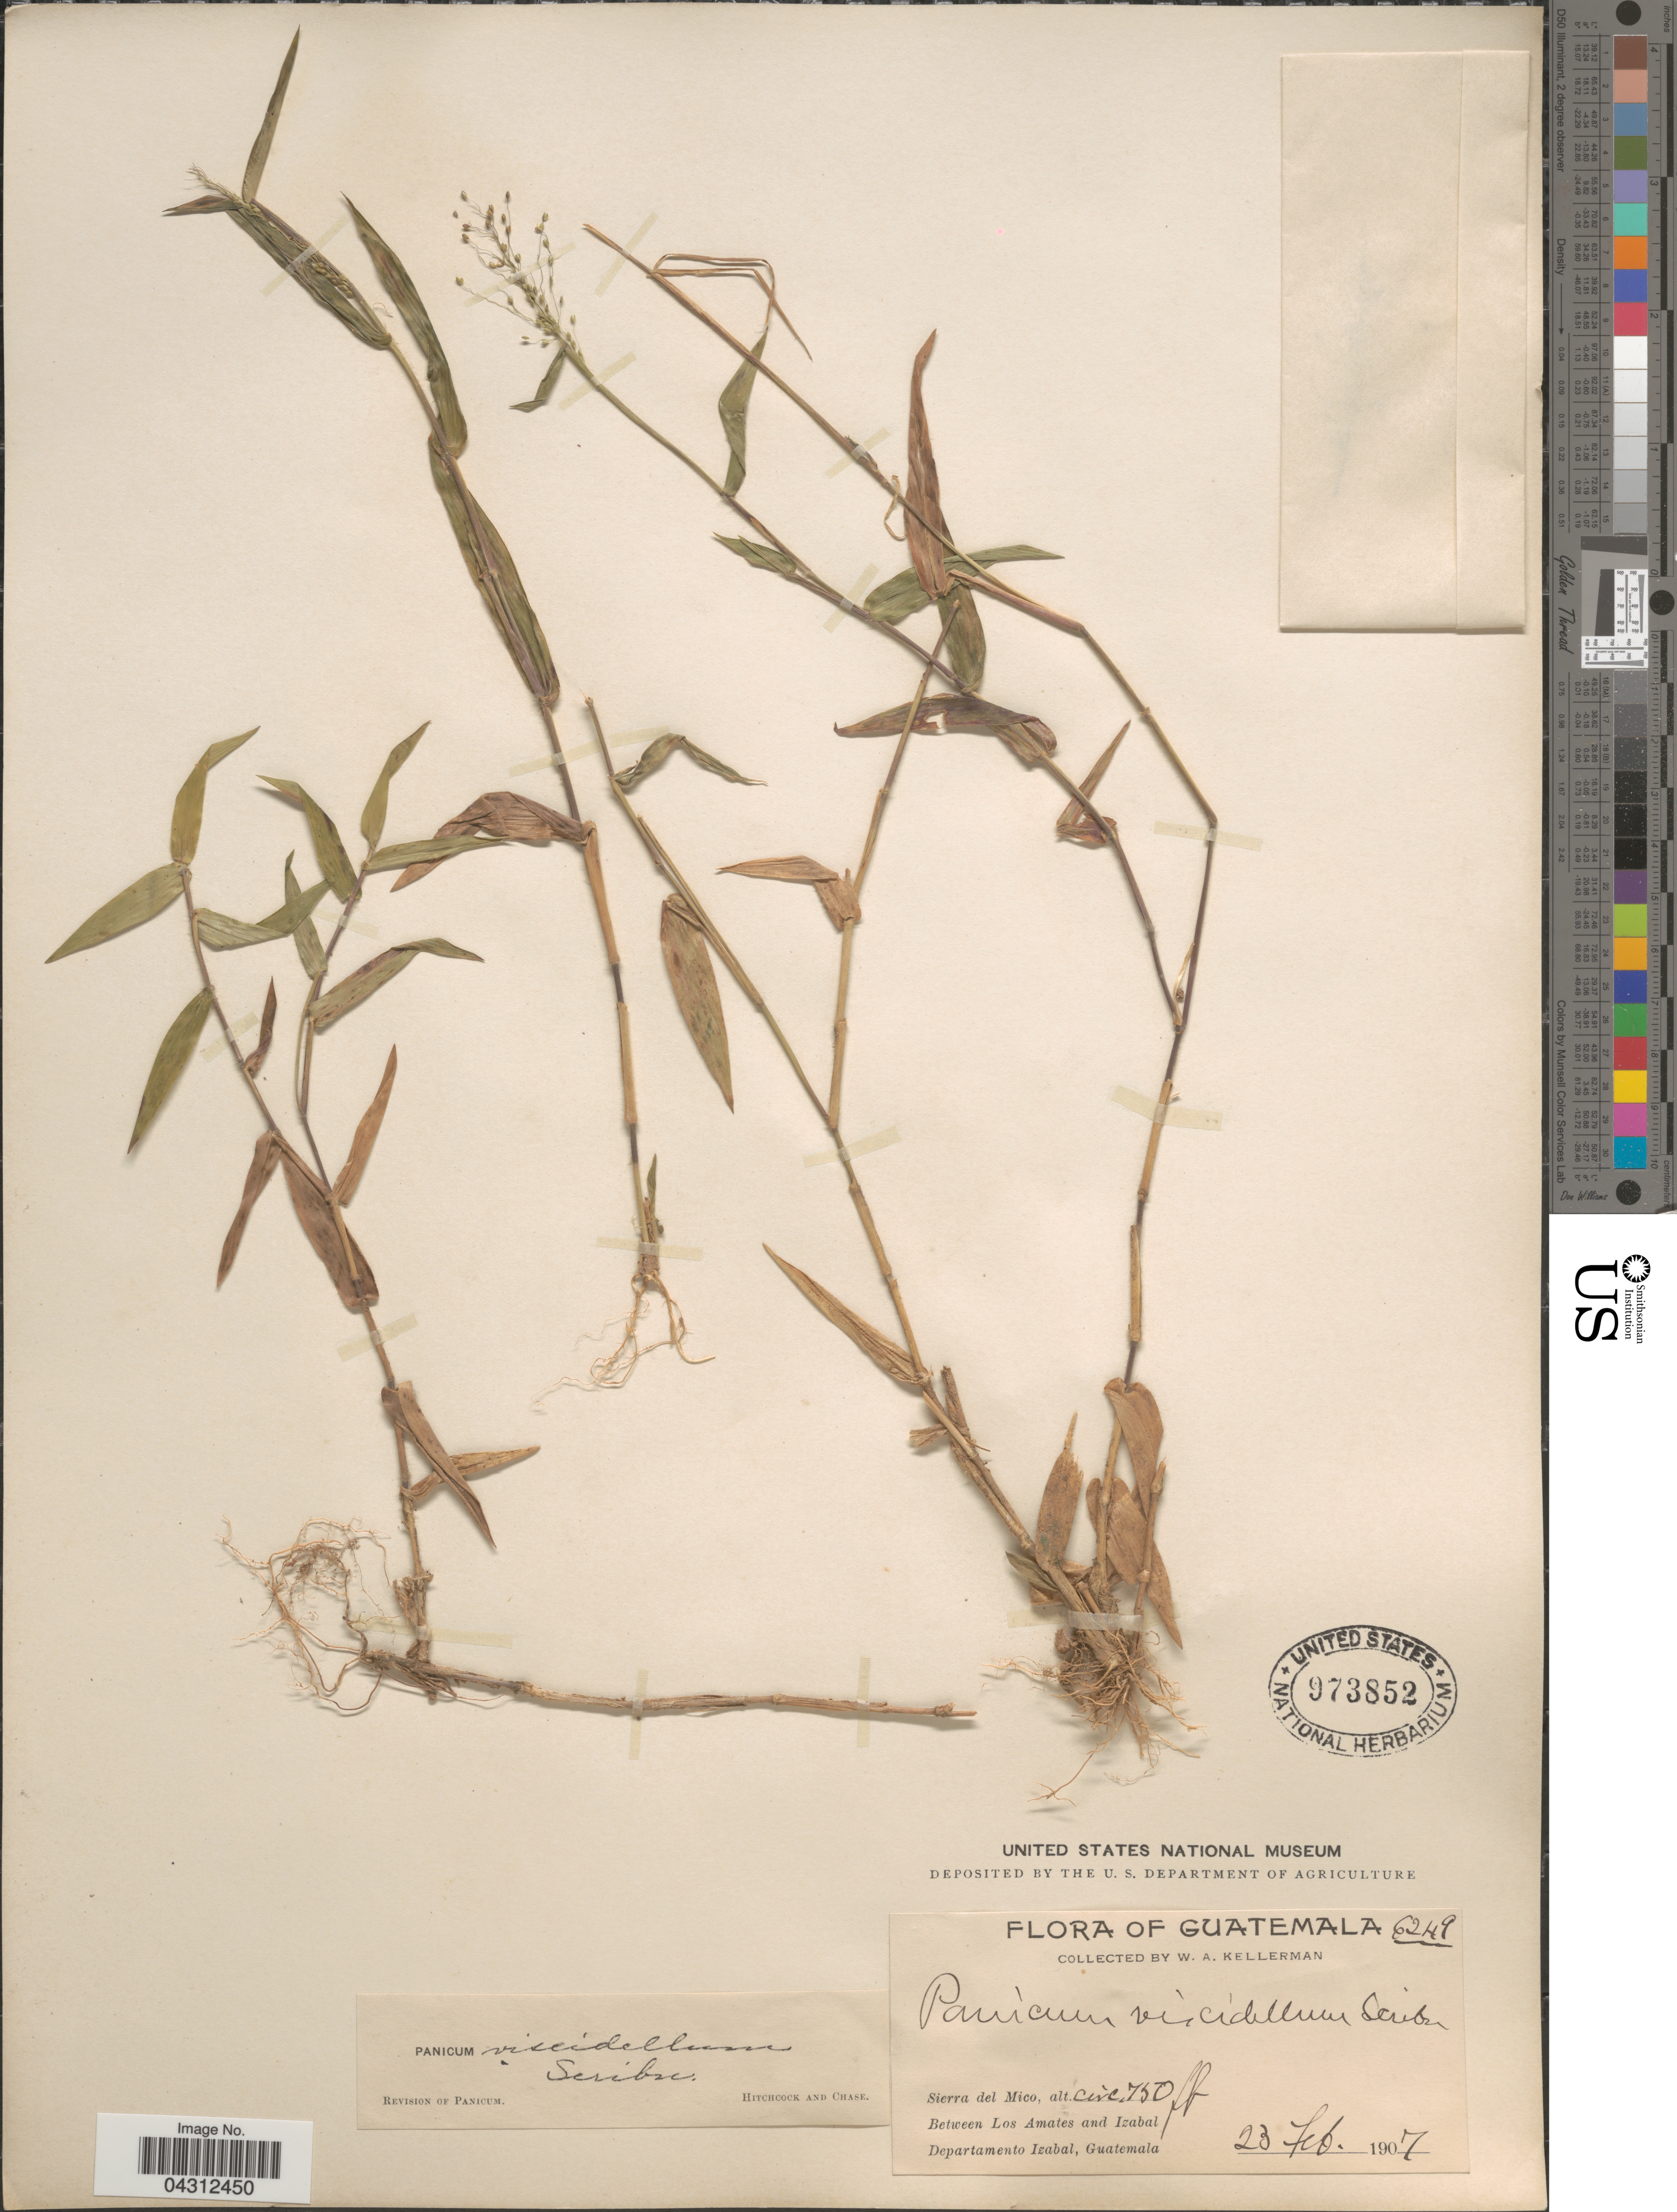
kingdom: Plantae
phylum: Tracheophyta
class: Liliopsida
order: Poales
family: Poaceae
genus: Dichanthelium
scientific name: Dichanthelium viscidellum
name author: (Scribn.) Gould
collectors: W. Kellerman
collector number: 6249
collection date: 1907-02-23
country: Guatemala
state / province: Izabal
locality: Sierra del Mico. Between Los Amates and Izabal. Departamento Izabal.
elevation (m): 229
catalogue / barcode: US 973852